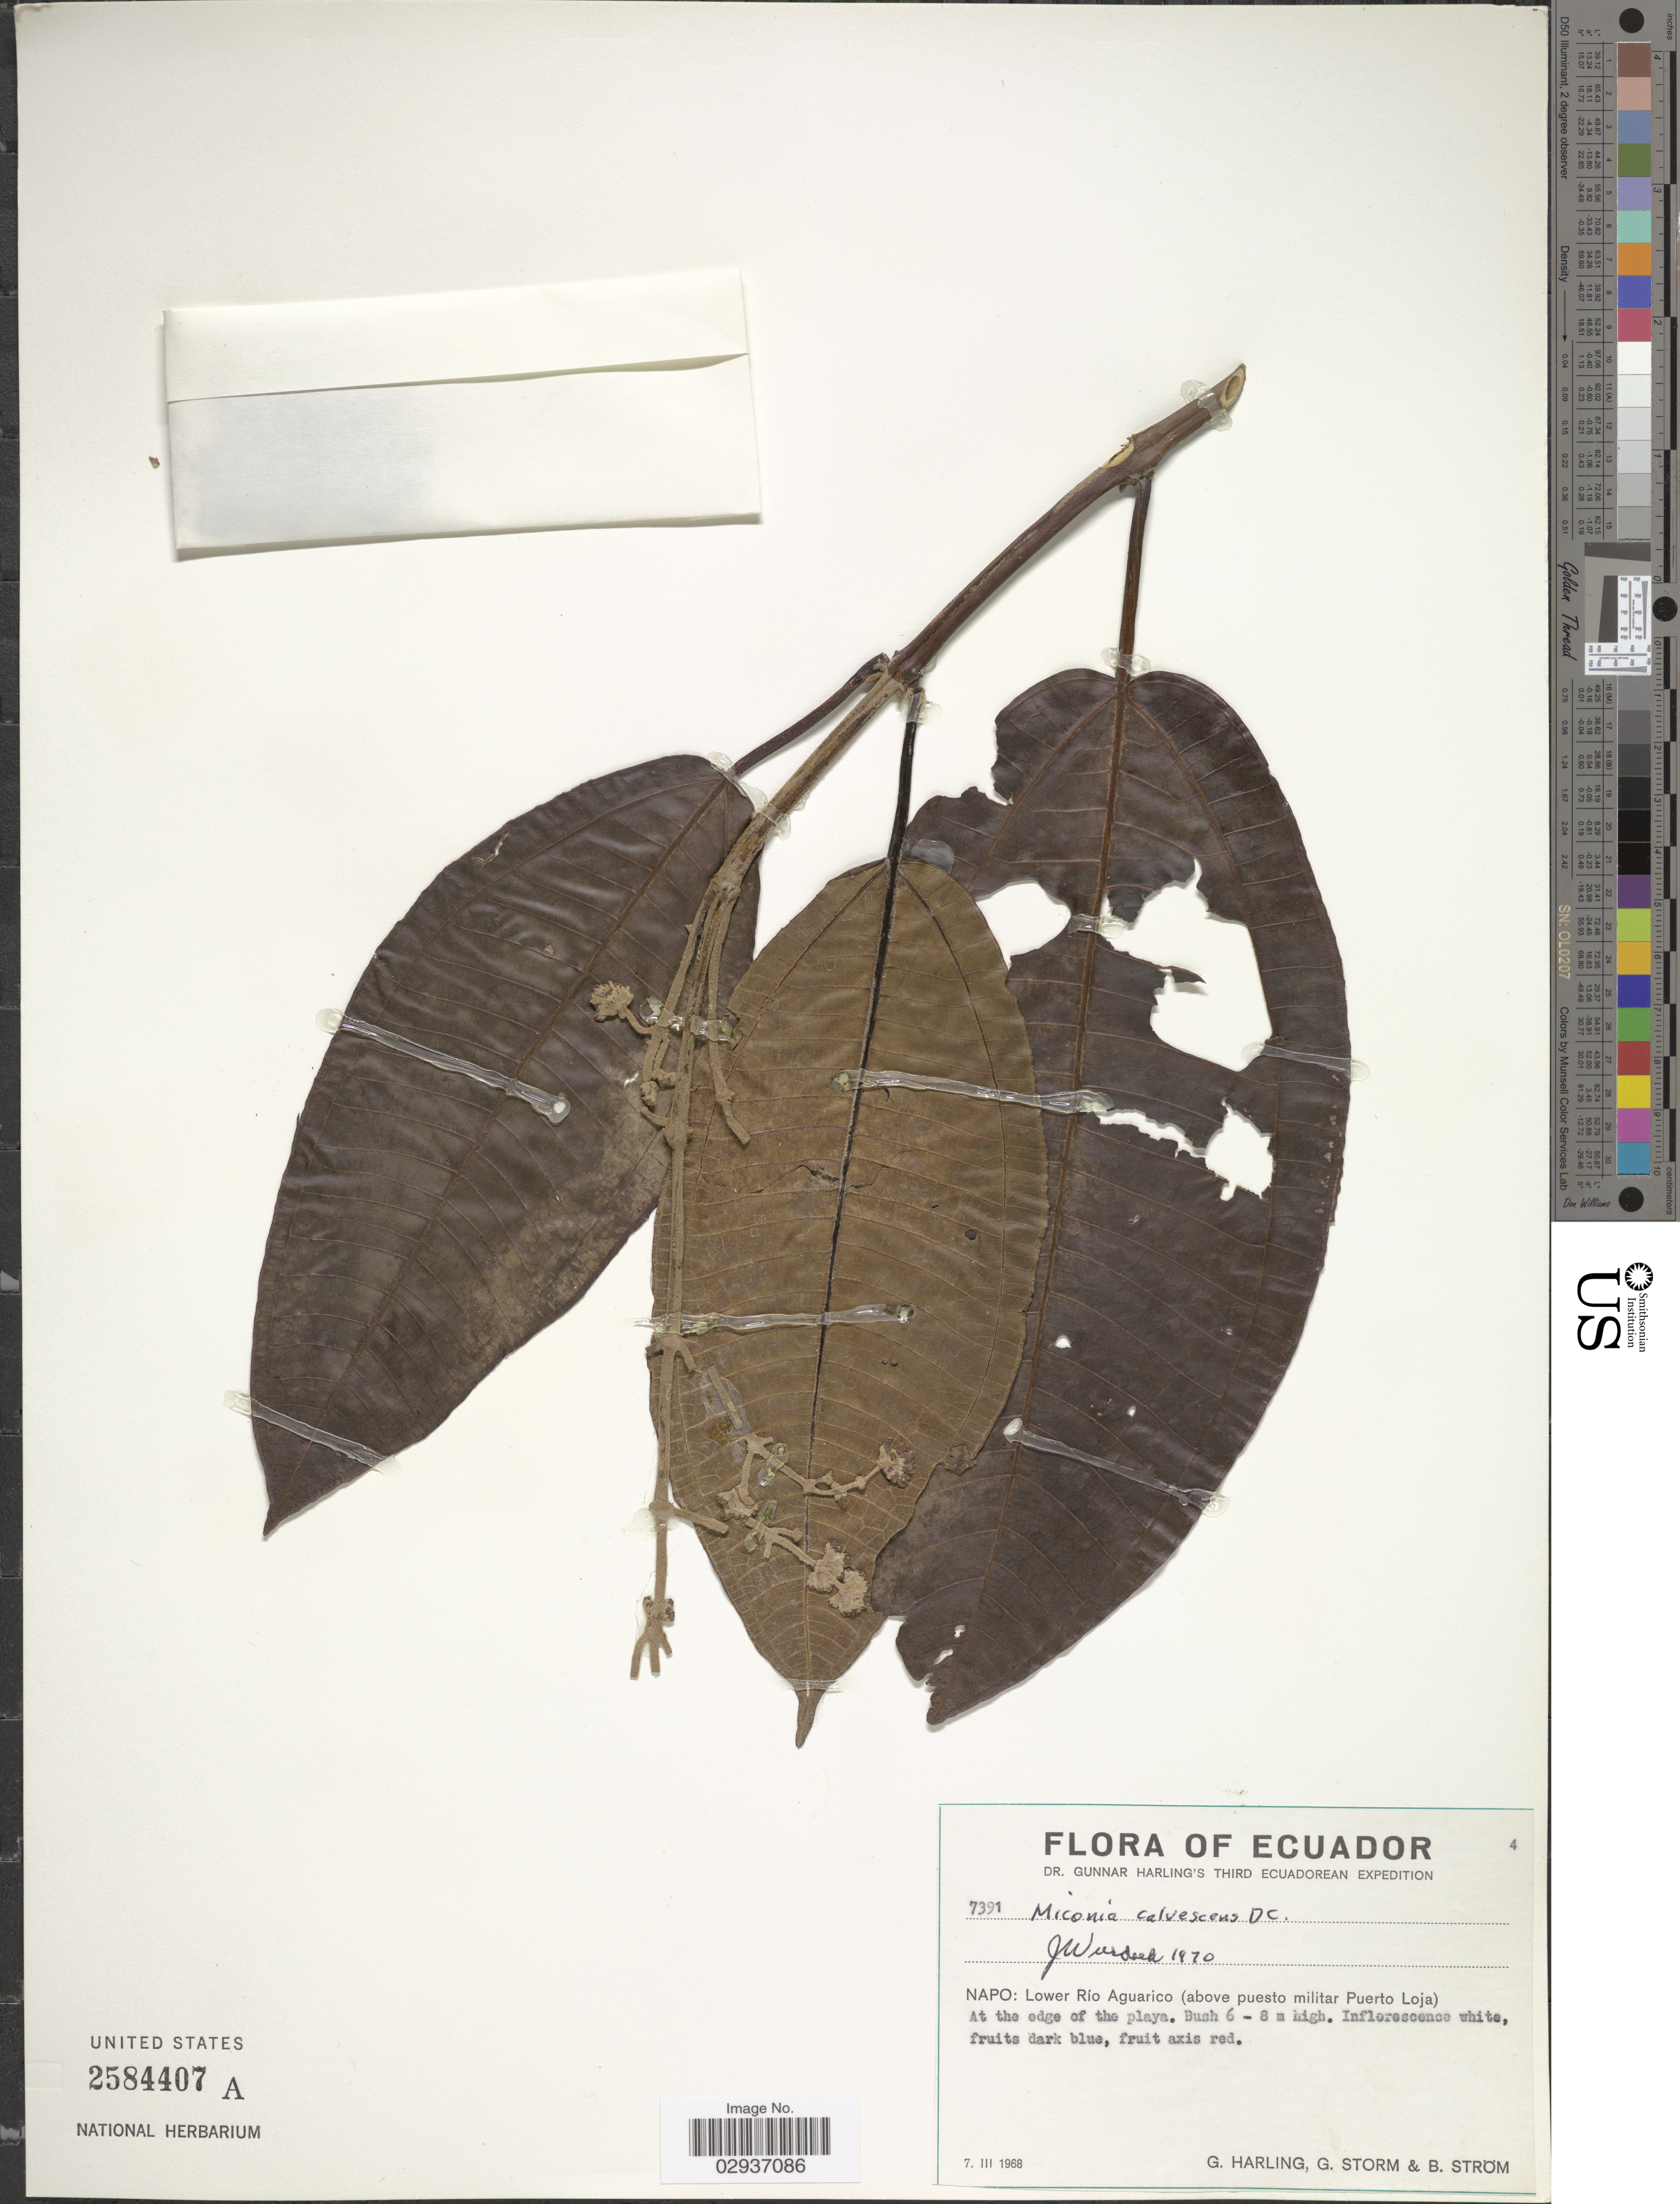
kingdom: Plantae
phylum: Tracheophyta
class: Magnoliopsida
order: Myrtales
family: Melastomataceae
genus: Miconia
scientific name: Miconia calvescens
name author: DC.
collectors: G. Harling, G. Storm & B. Ström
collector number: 7391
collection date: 1968-03-07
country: Ecuador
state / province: Napo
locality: Napo: Lower Río Aguarico (above puesto militar Puerto Loja). At the edge of the playa.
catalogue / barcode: US 2584407A